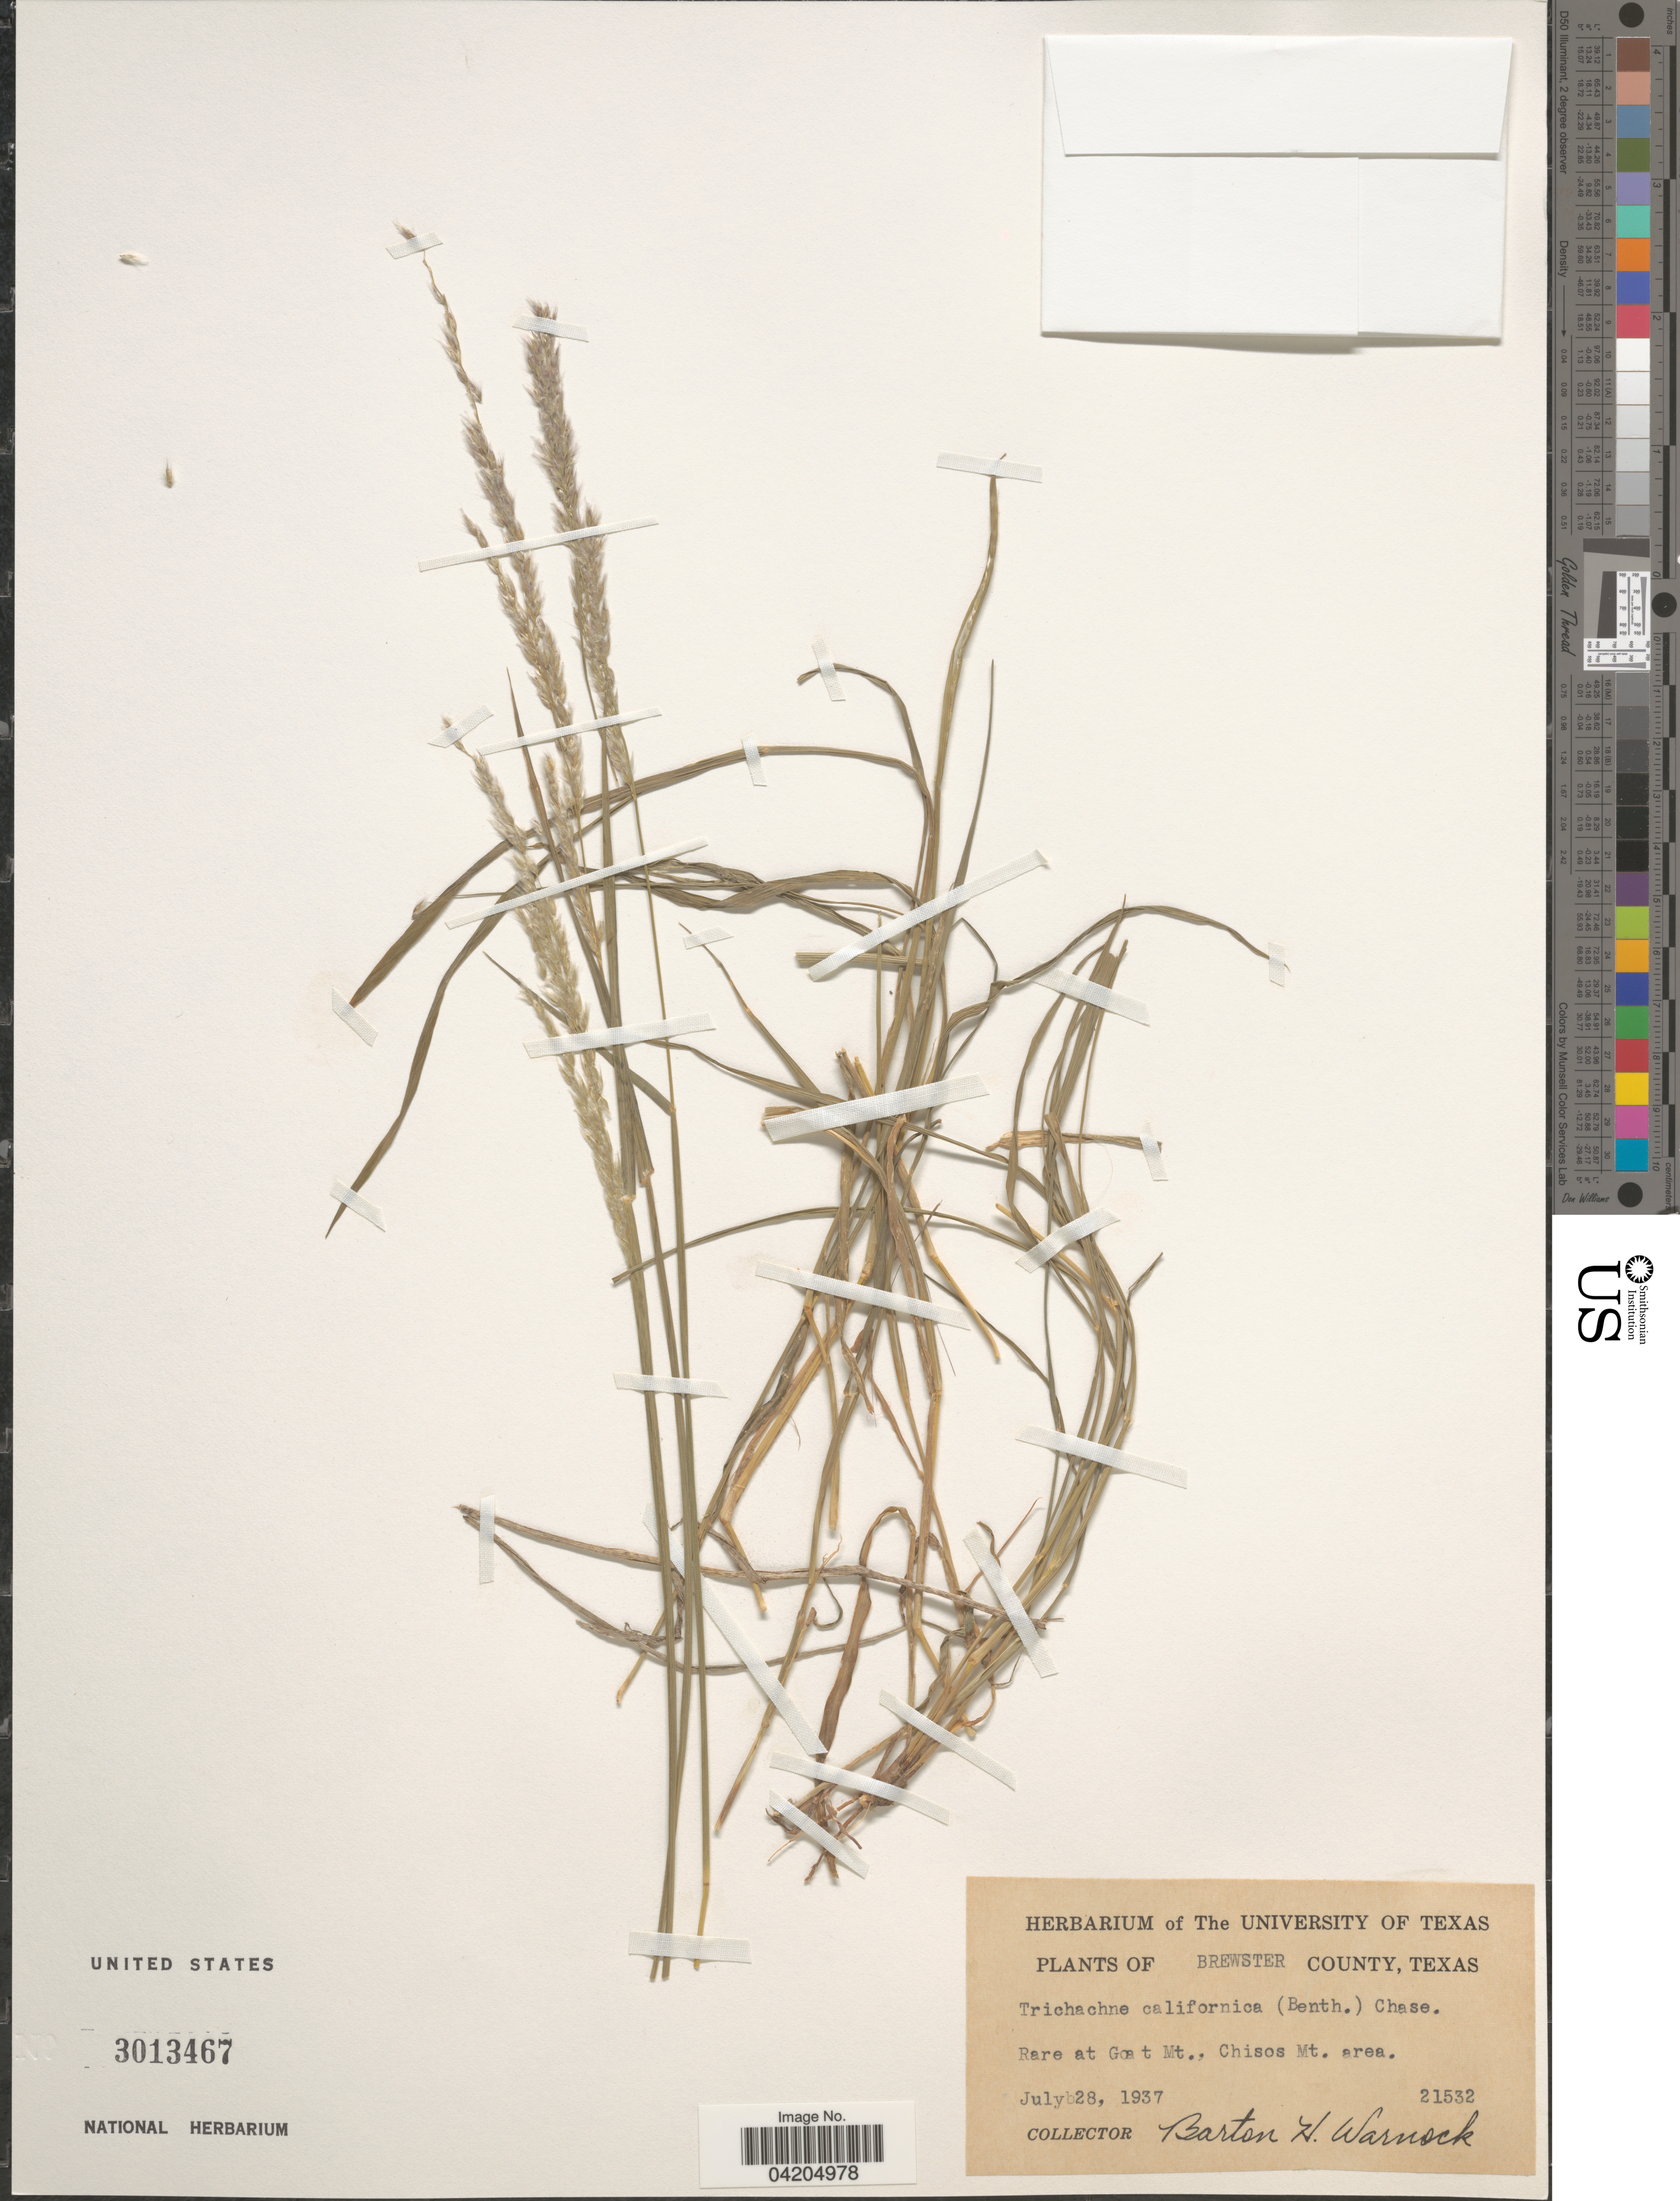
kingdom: Plantae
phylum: Tracheophyta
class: Liliopsida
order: Poales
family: Poaceae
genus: Digitaria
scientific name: Digitaria californica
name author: (Benth.) Henr.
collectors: B. H. Warnock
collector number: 21532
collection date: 1937-07-28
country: United States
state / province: Texas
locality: Brewster County. Rare at Goat Mt., Chisos Mt. area.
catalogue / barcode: US 3013467